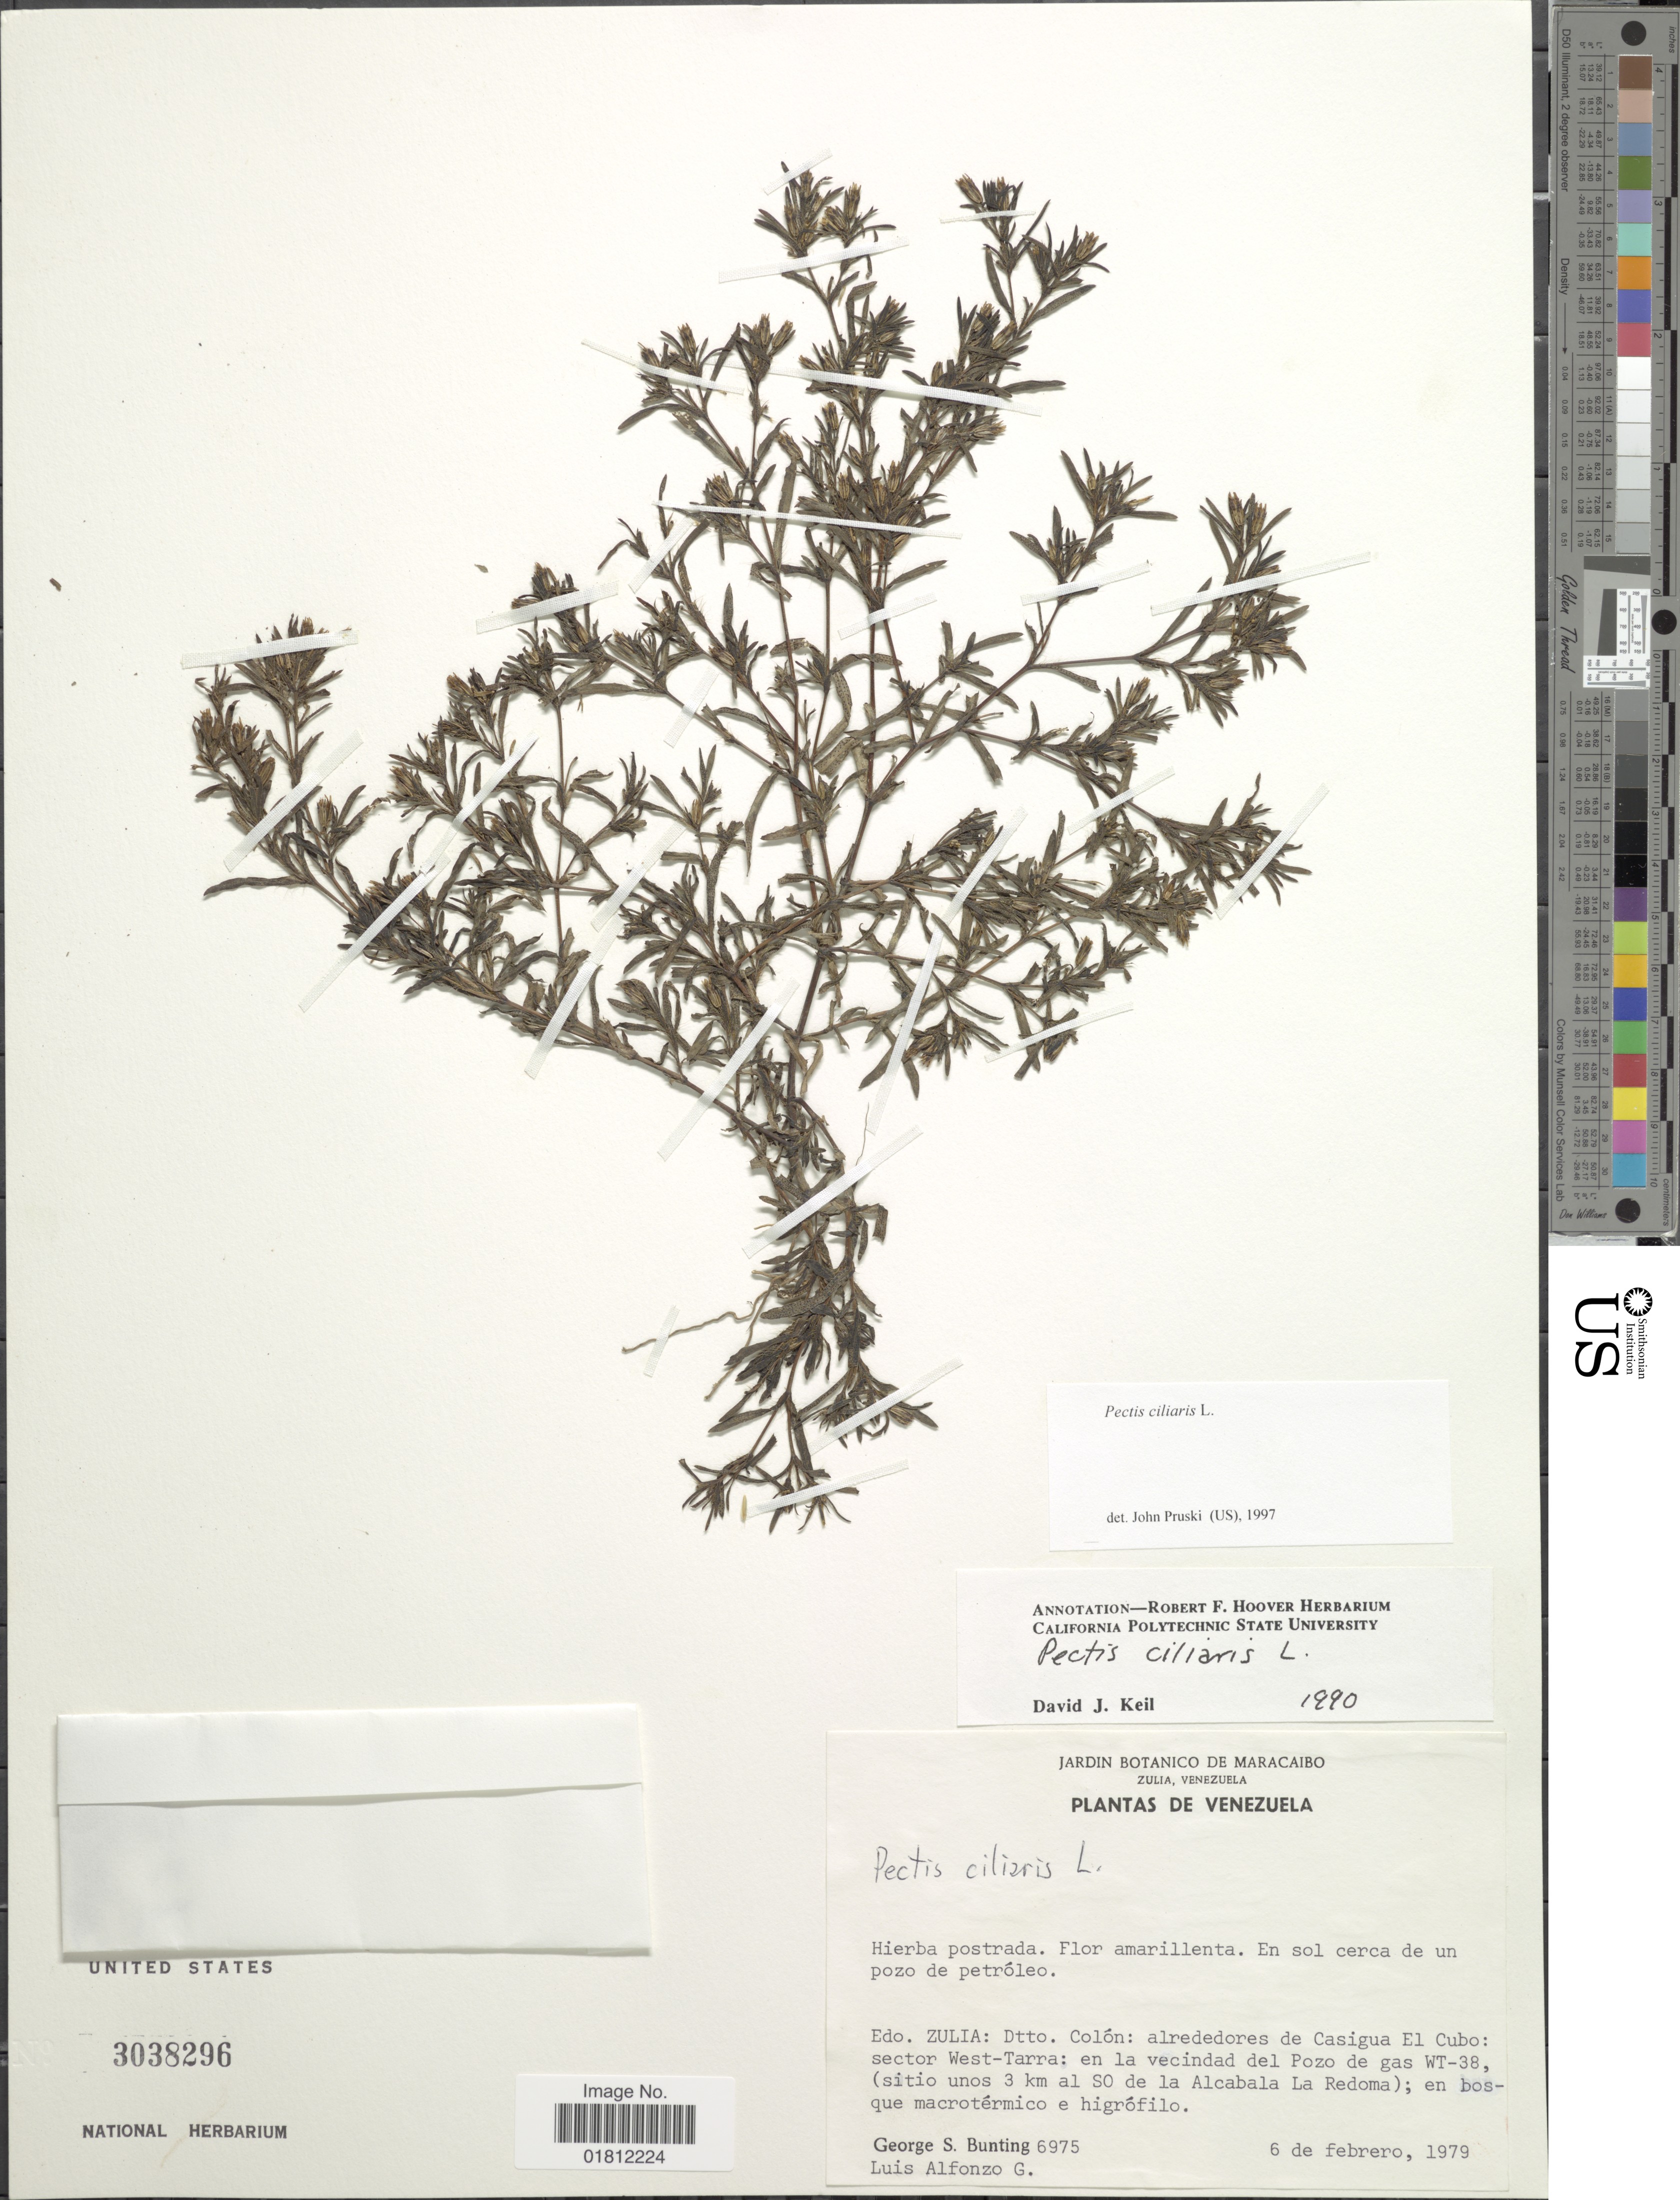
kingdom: Plantae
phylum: Tracheophyta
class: Magnoliopsida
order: Asterales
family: Asteraceae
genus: Pectis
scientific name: Pectis ciliaris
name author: L.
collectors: G. S. Bunting & L. Alfonzo G.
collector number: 6975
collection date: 1979-02-06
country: Venezuela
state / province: Zulia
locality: Edo. Zulia: Dtto. Colon. alrededores de Casigua El Cubo: sector West-Tarra: en la vecindad del Pozo de gas Wt-38 (sitio unos 3 km al So de la Alcabala La Redoma).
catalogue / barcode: US 3038296